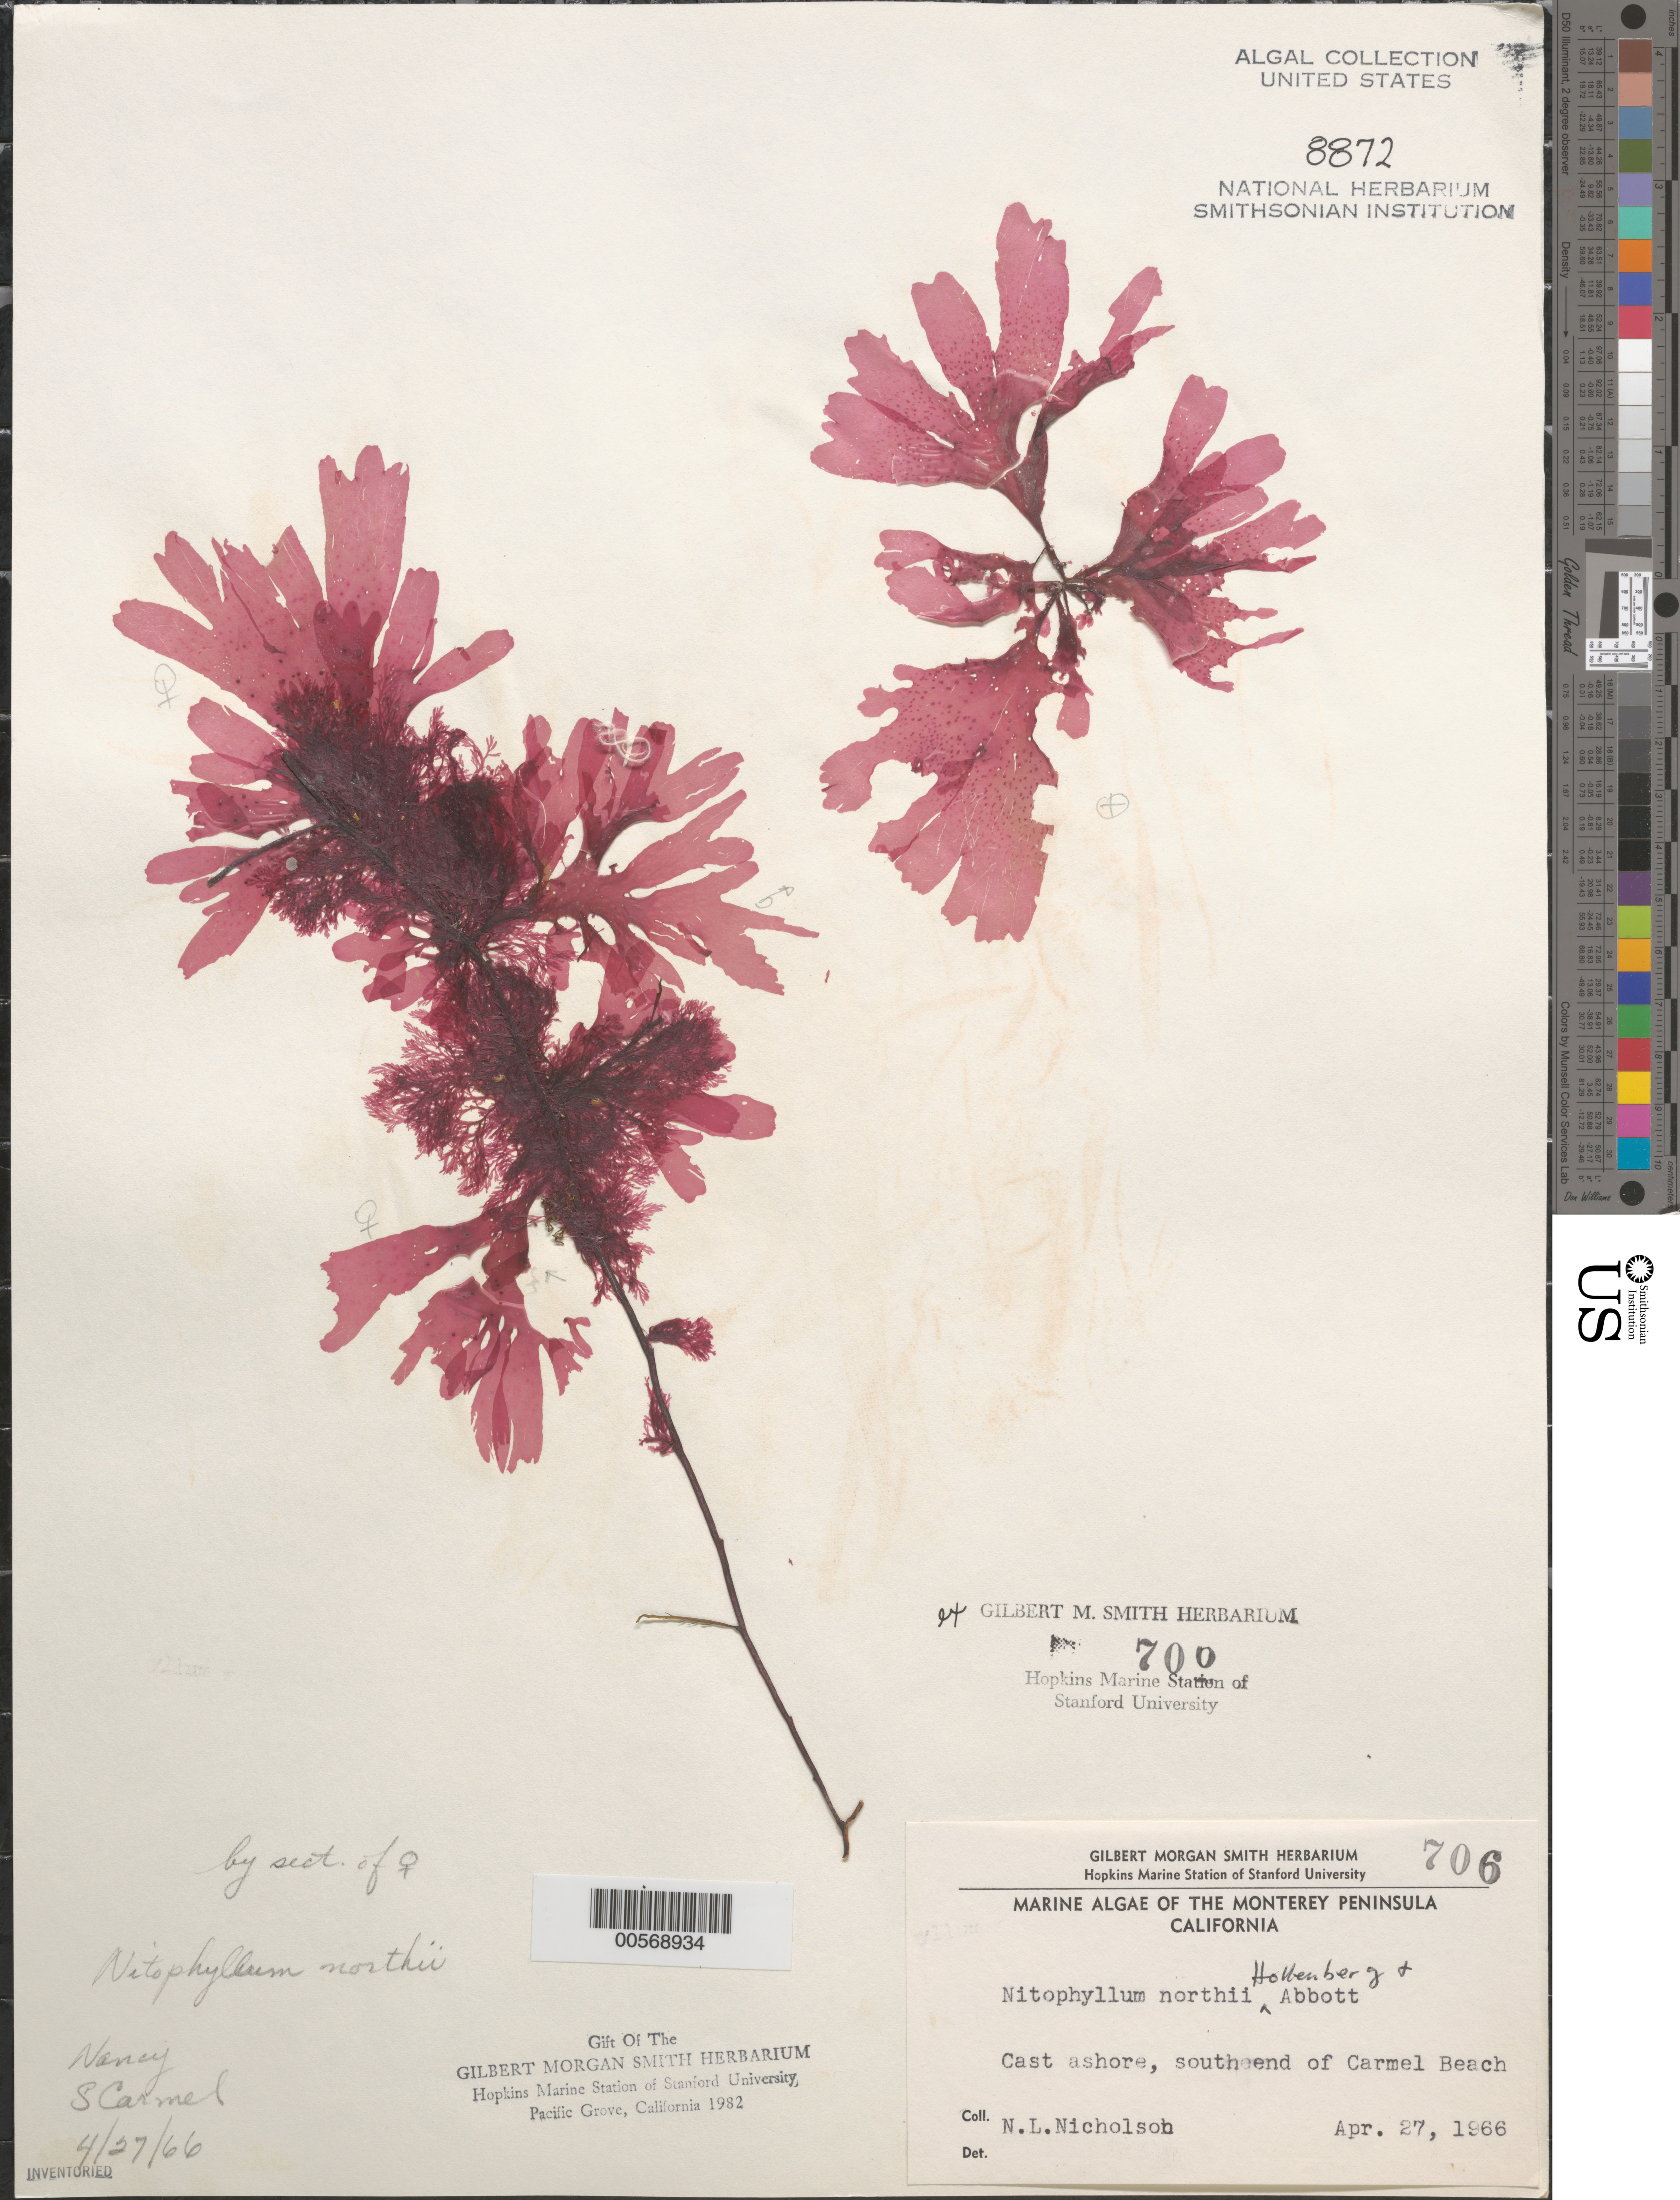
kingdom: Plantae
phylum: Rhodophyta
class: Florideophyceae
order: Ceramiales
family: Delesseriaceae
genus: Nitophyllum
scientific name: Nitophyllum northii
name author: Hollenb. & I.A. Abbott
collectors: N. Nicholson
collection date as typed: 27 Apr 1966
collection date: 1966-04-27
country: United States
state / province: California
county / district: Monterey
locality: Carmel Beach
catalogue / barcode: US 8872